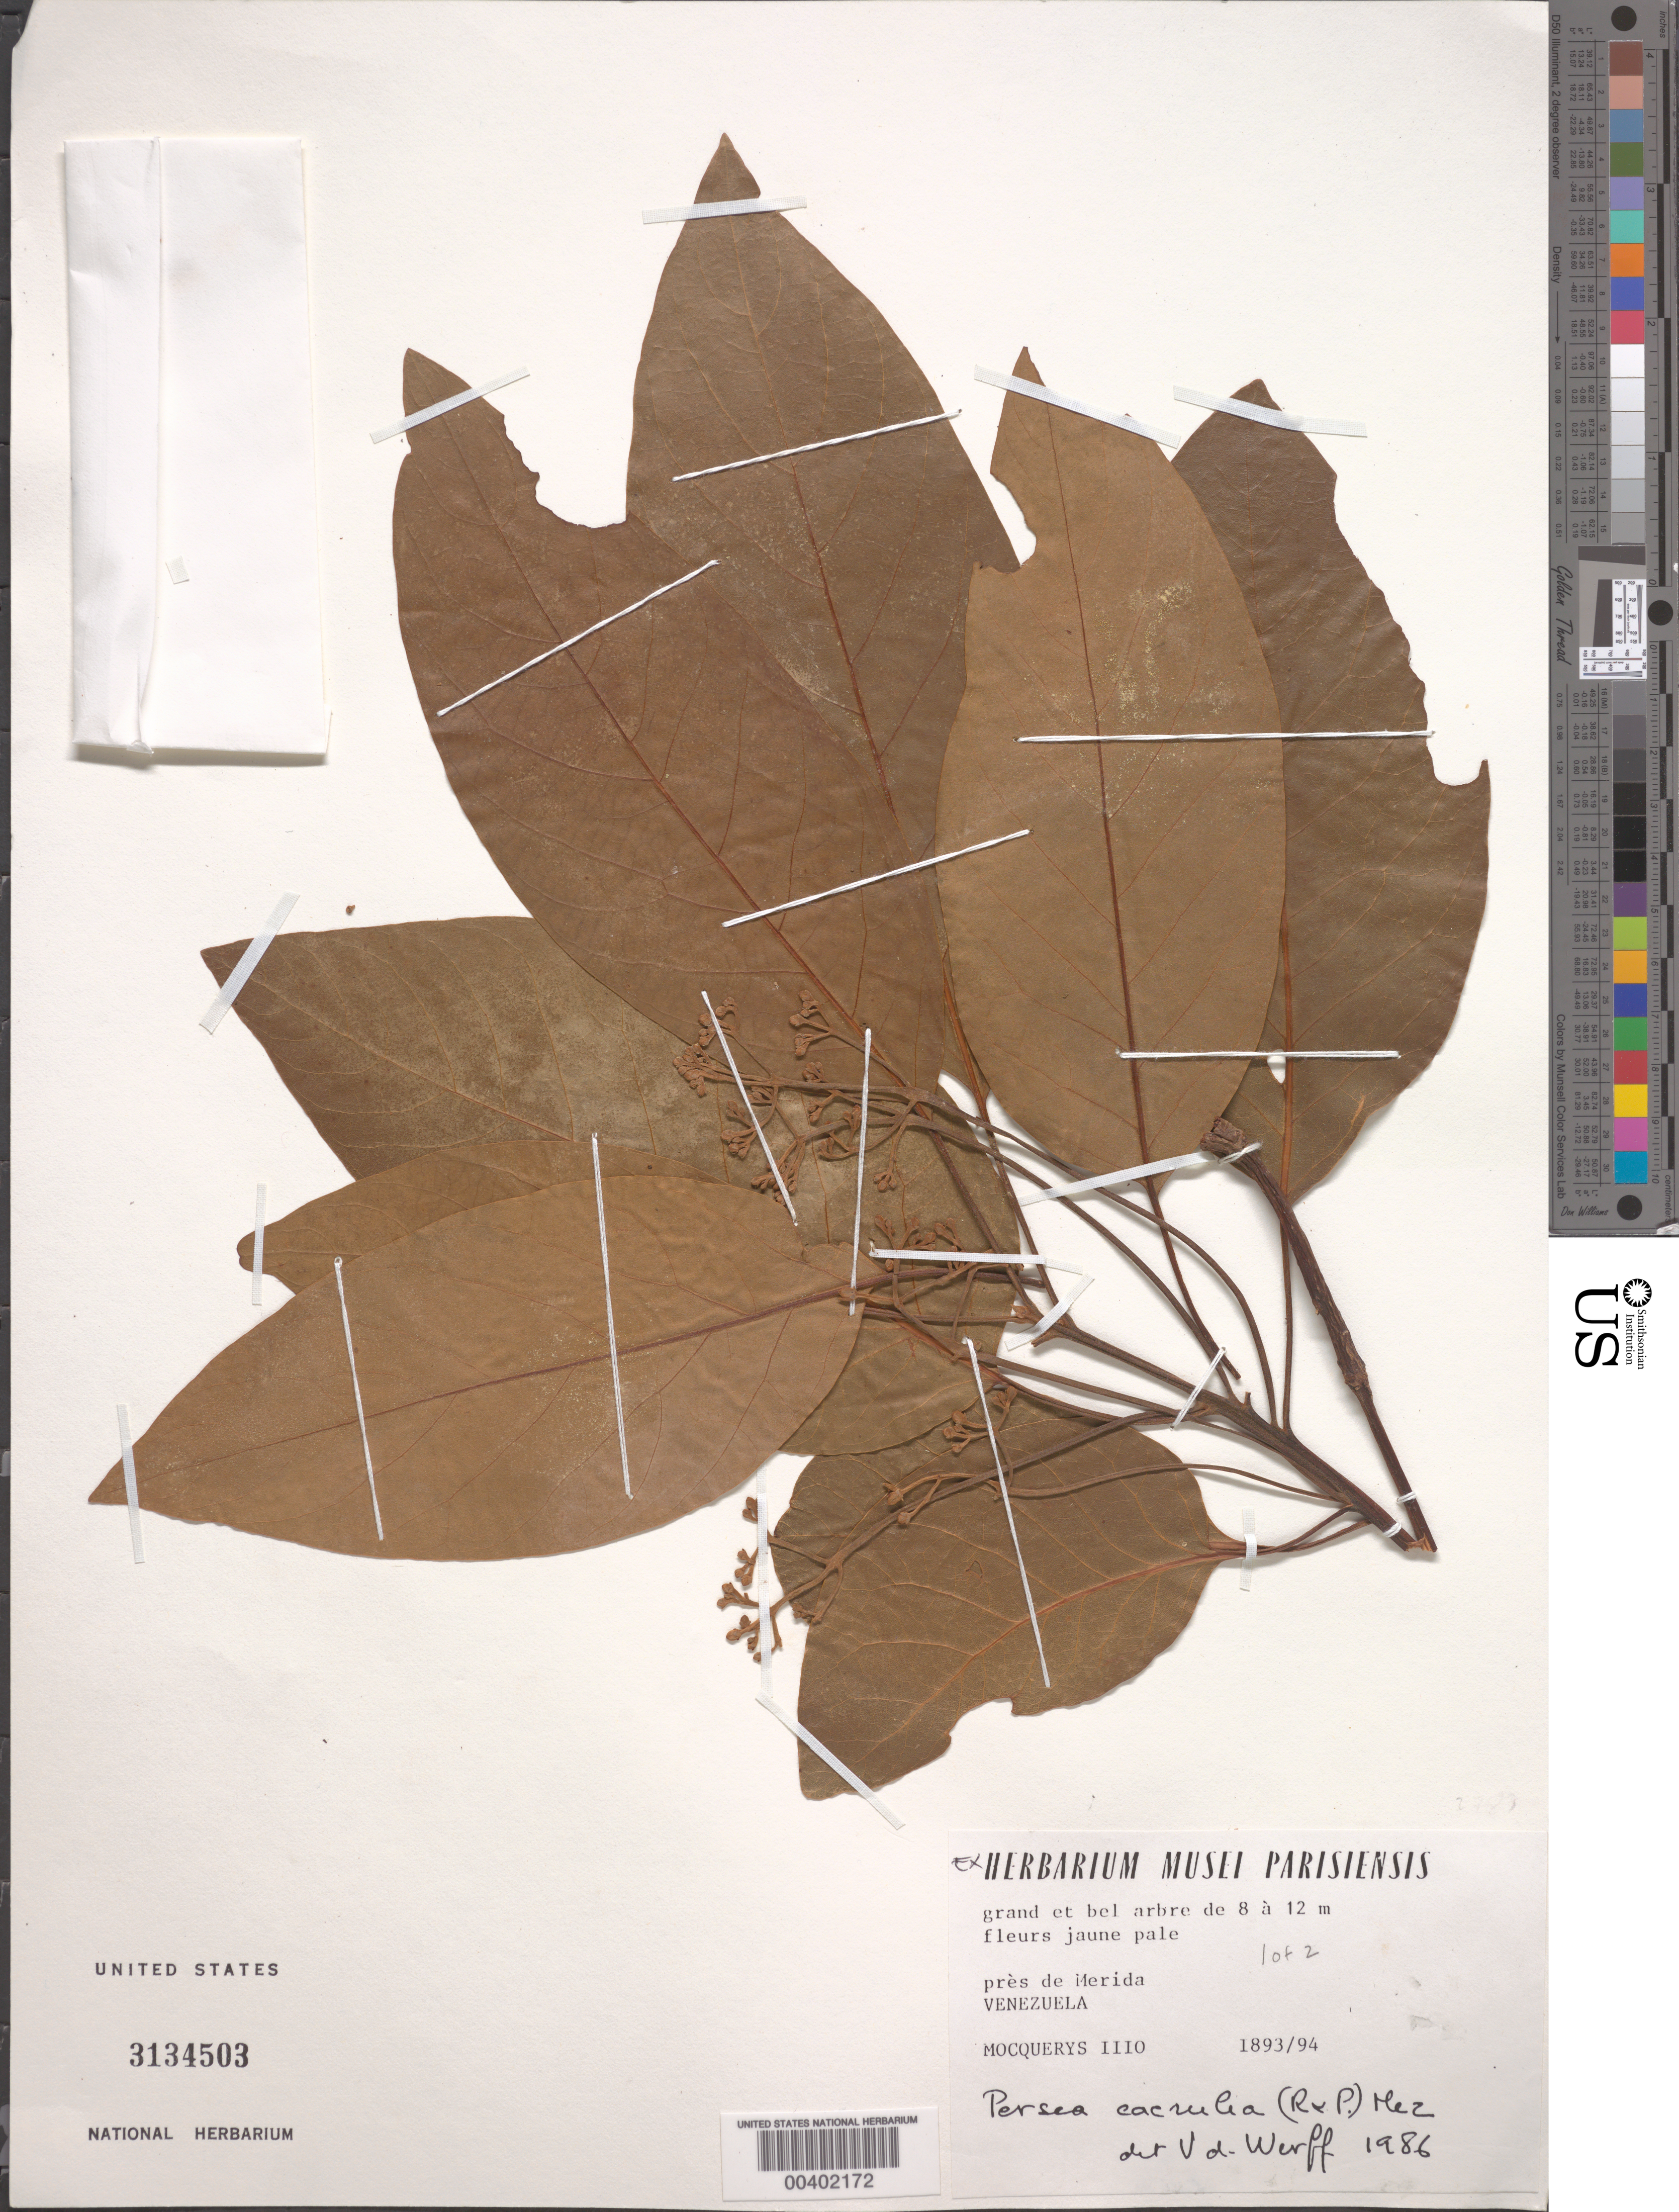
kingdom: Plantae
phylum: Tracheophyta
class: Magnoliopsida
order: Laurales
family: Lauraceae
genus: Persea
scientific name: Persea caerulea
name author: (Ruiz & Pav.) Mez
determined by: van der Werff, H., (MO), Missouri Botanical Garden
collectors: A. Mocquerys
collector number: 110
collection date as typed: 1893 to -- --- 1894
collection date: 1893/1894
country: Venezuela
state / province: Mérida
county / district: Libertador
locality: Mérida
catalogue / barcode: US 3134503